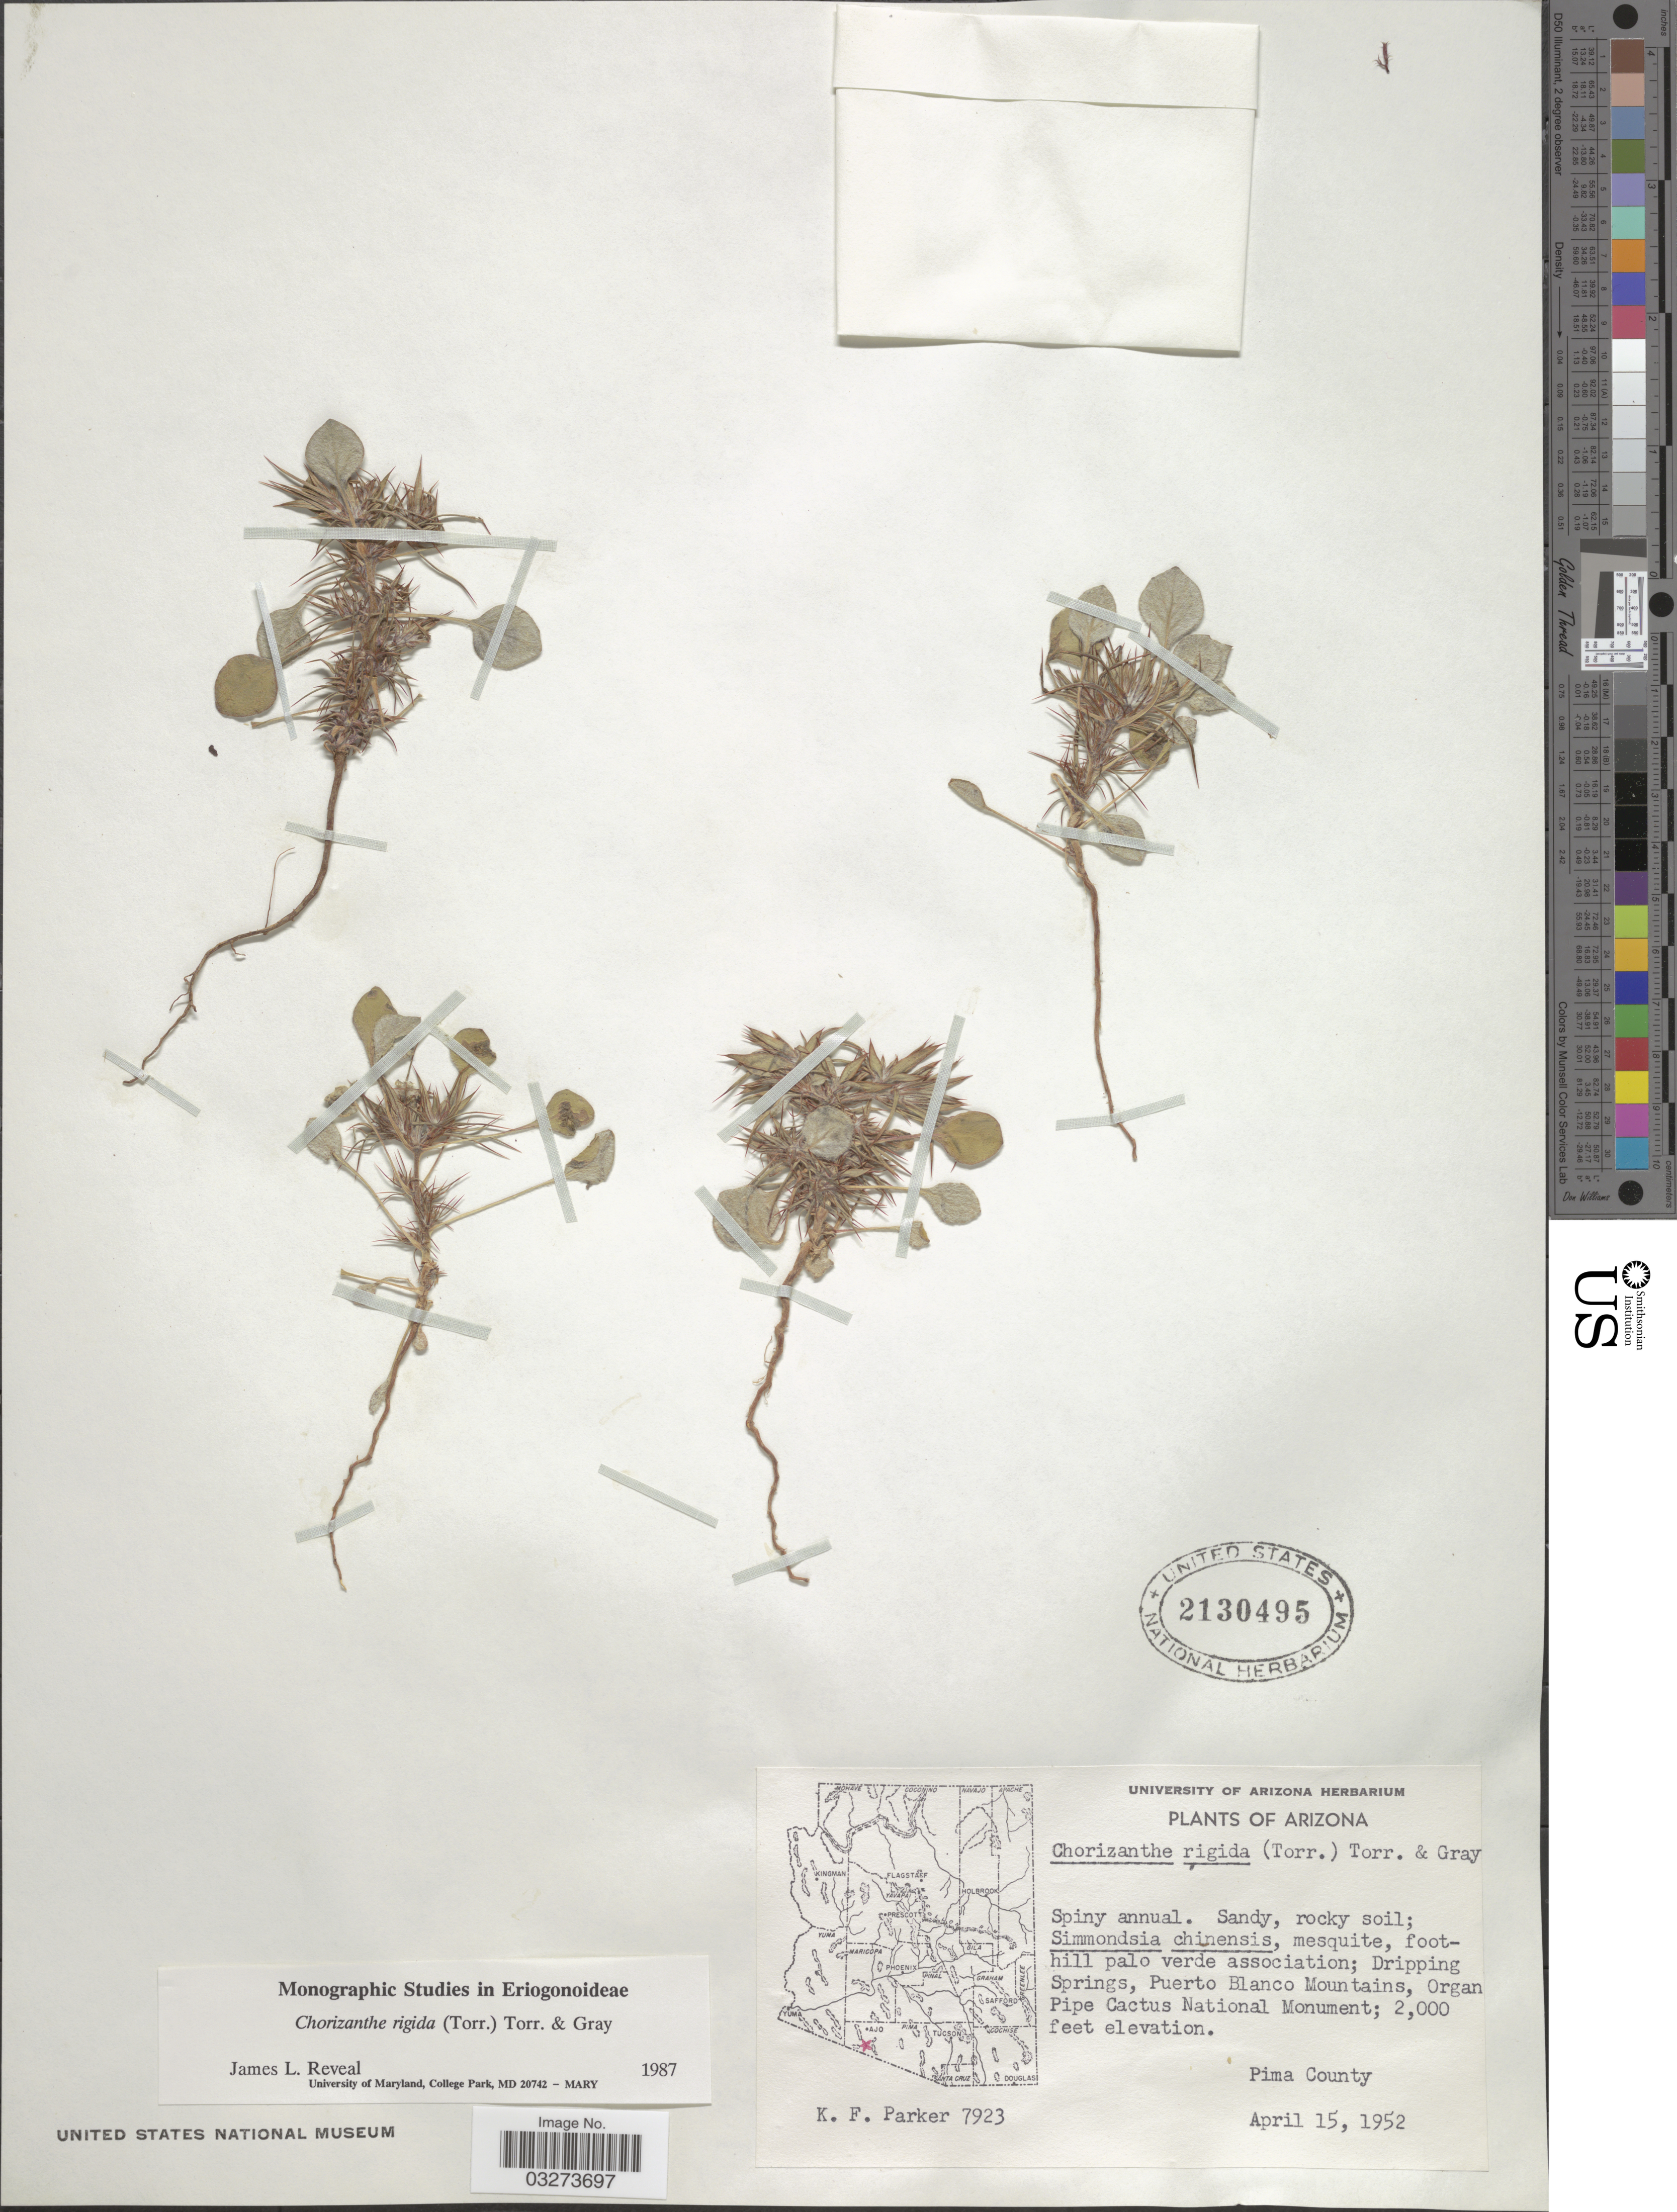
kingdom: Plantae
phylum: Tracheophyta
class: Magnoliopsida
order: Caryophyllales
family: Polygonaceae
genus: Chorizanthe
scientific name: Chorizanthe rigida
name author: (Torr.) Torr. & A. Gray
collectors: K. F. Parker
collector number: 7923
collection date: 1952-04-15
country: United States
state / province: Arizona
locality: Dripping Springs, Puerto Blanco Mountains, Organ Pipe Cactus National Monument. Pima County.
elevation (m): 610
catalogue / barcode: US 2130495